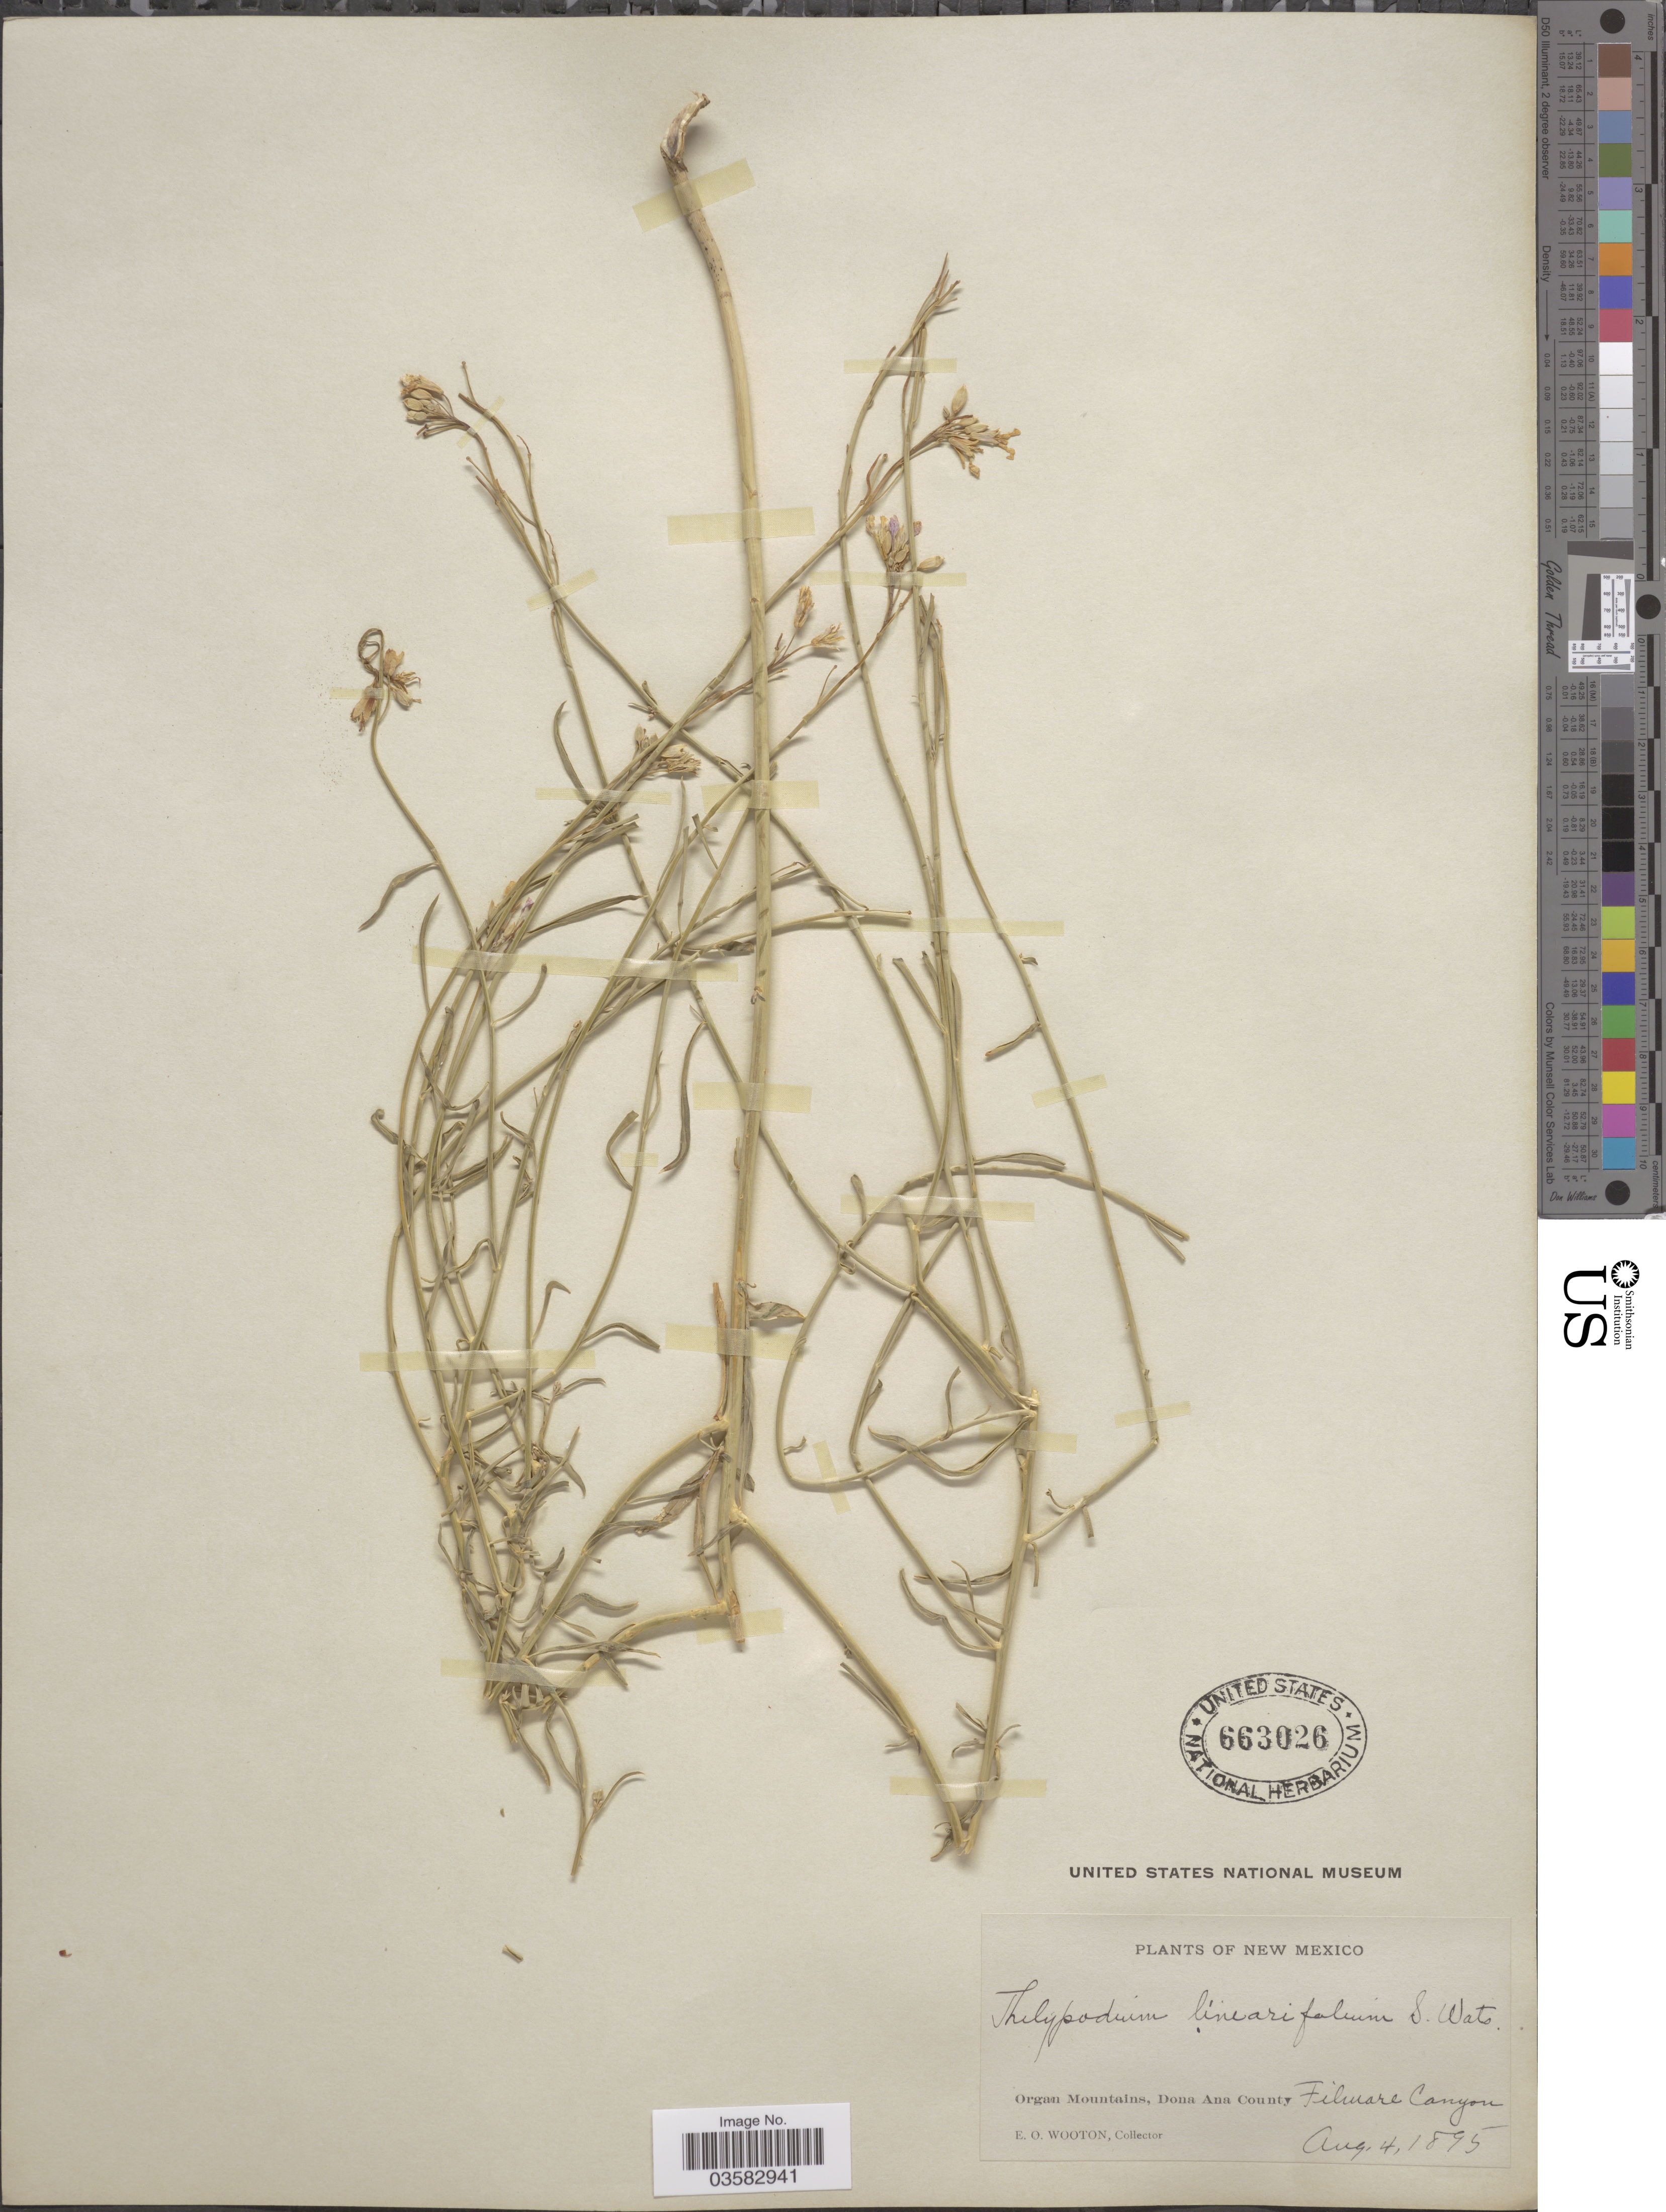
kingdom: Plantae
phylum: Tracheophyta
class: Magnoliopsida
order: Brassicales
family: Brassicaceae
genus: Sisymbrium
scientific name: Sisymbrium linearifolium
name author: (A. Gray) Payson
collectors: E. O. Wooton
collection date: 1895-08-04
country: United States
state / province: New Mexico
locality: Organ Mountains, Dona Ana County. Filmare Canyon.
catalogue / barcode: US 663026